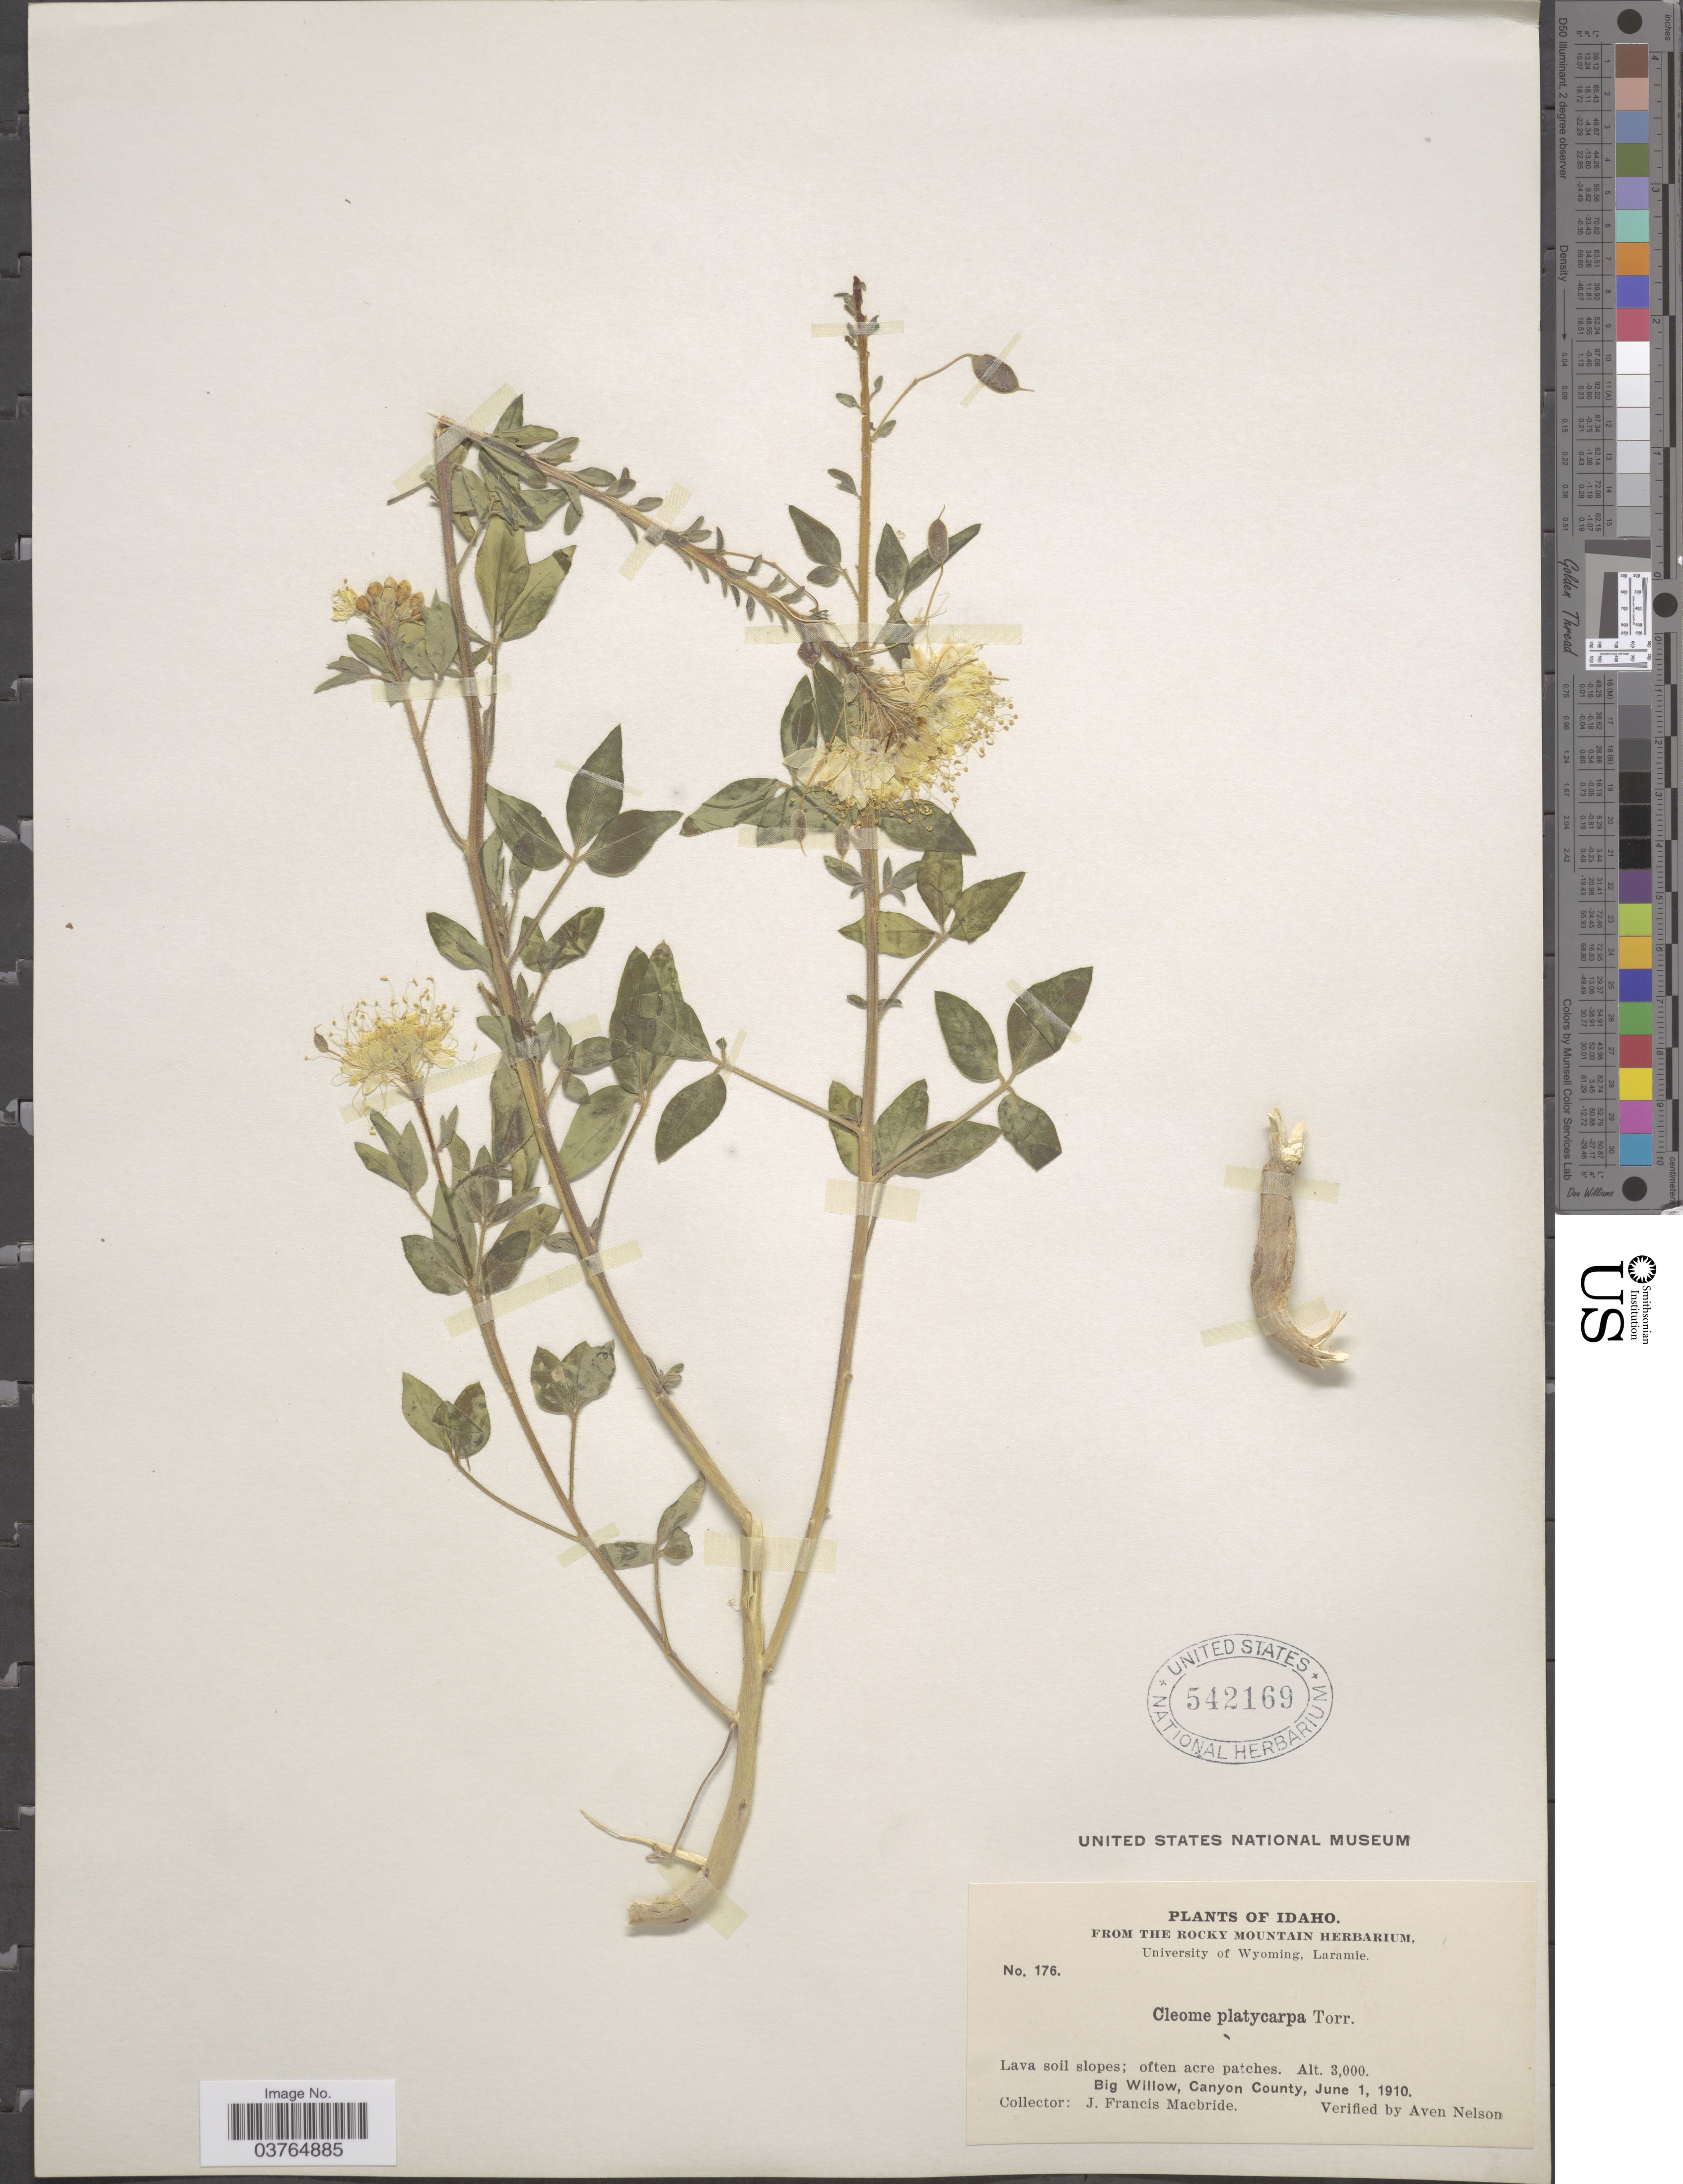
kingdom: Plantae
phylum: Tracheophyta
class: Magnoliopsida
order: Brassicales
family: Cleomaceae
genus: Cleomella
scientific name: Cleomella platycarpa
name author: (Torr.) Roalson & J.C. Hall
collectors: J. F. Macbride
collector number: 176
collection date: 1910-06-01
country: United States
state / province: Idaho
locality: Big Willow, Canyon County.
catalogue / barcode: US 542169